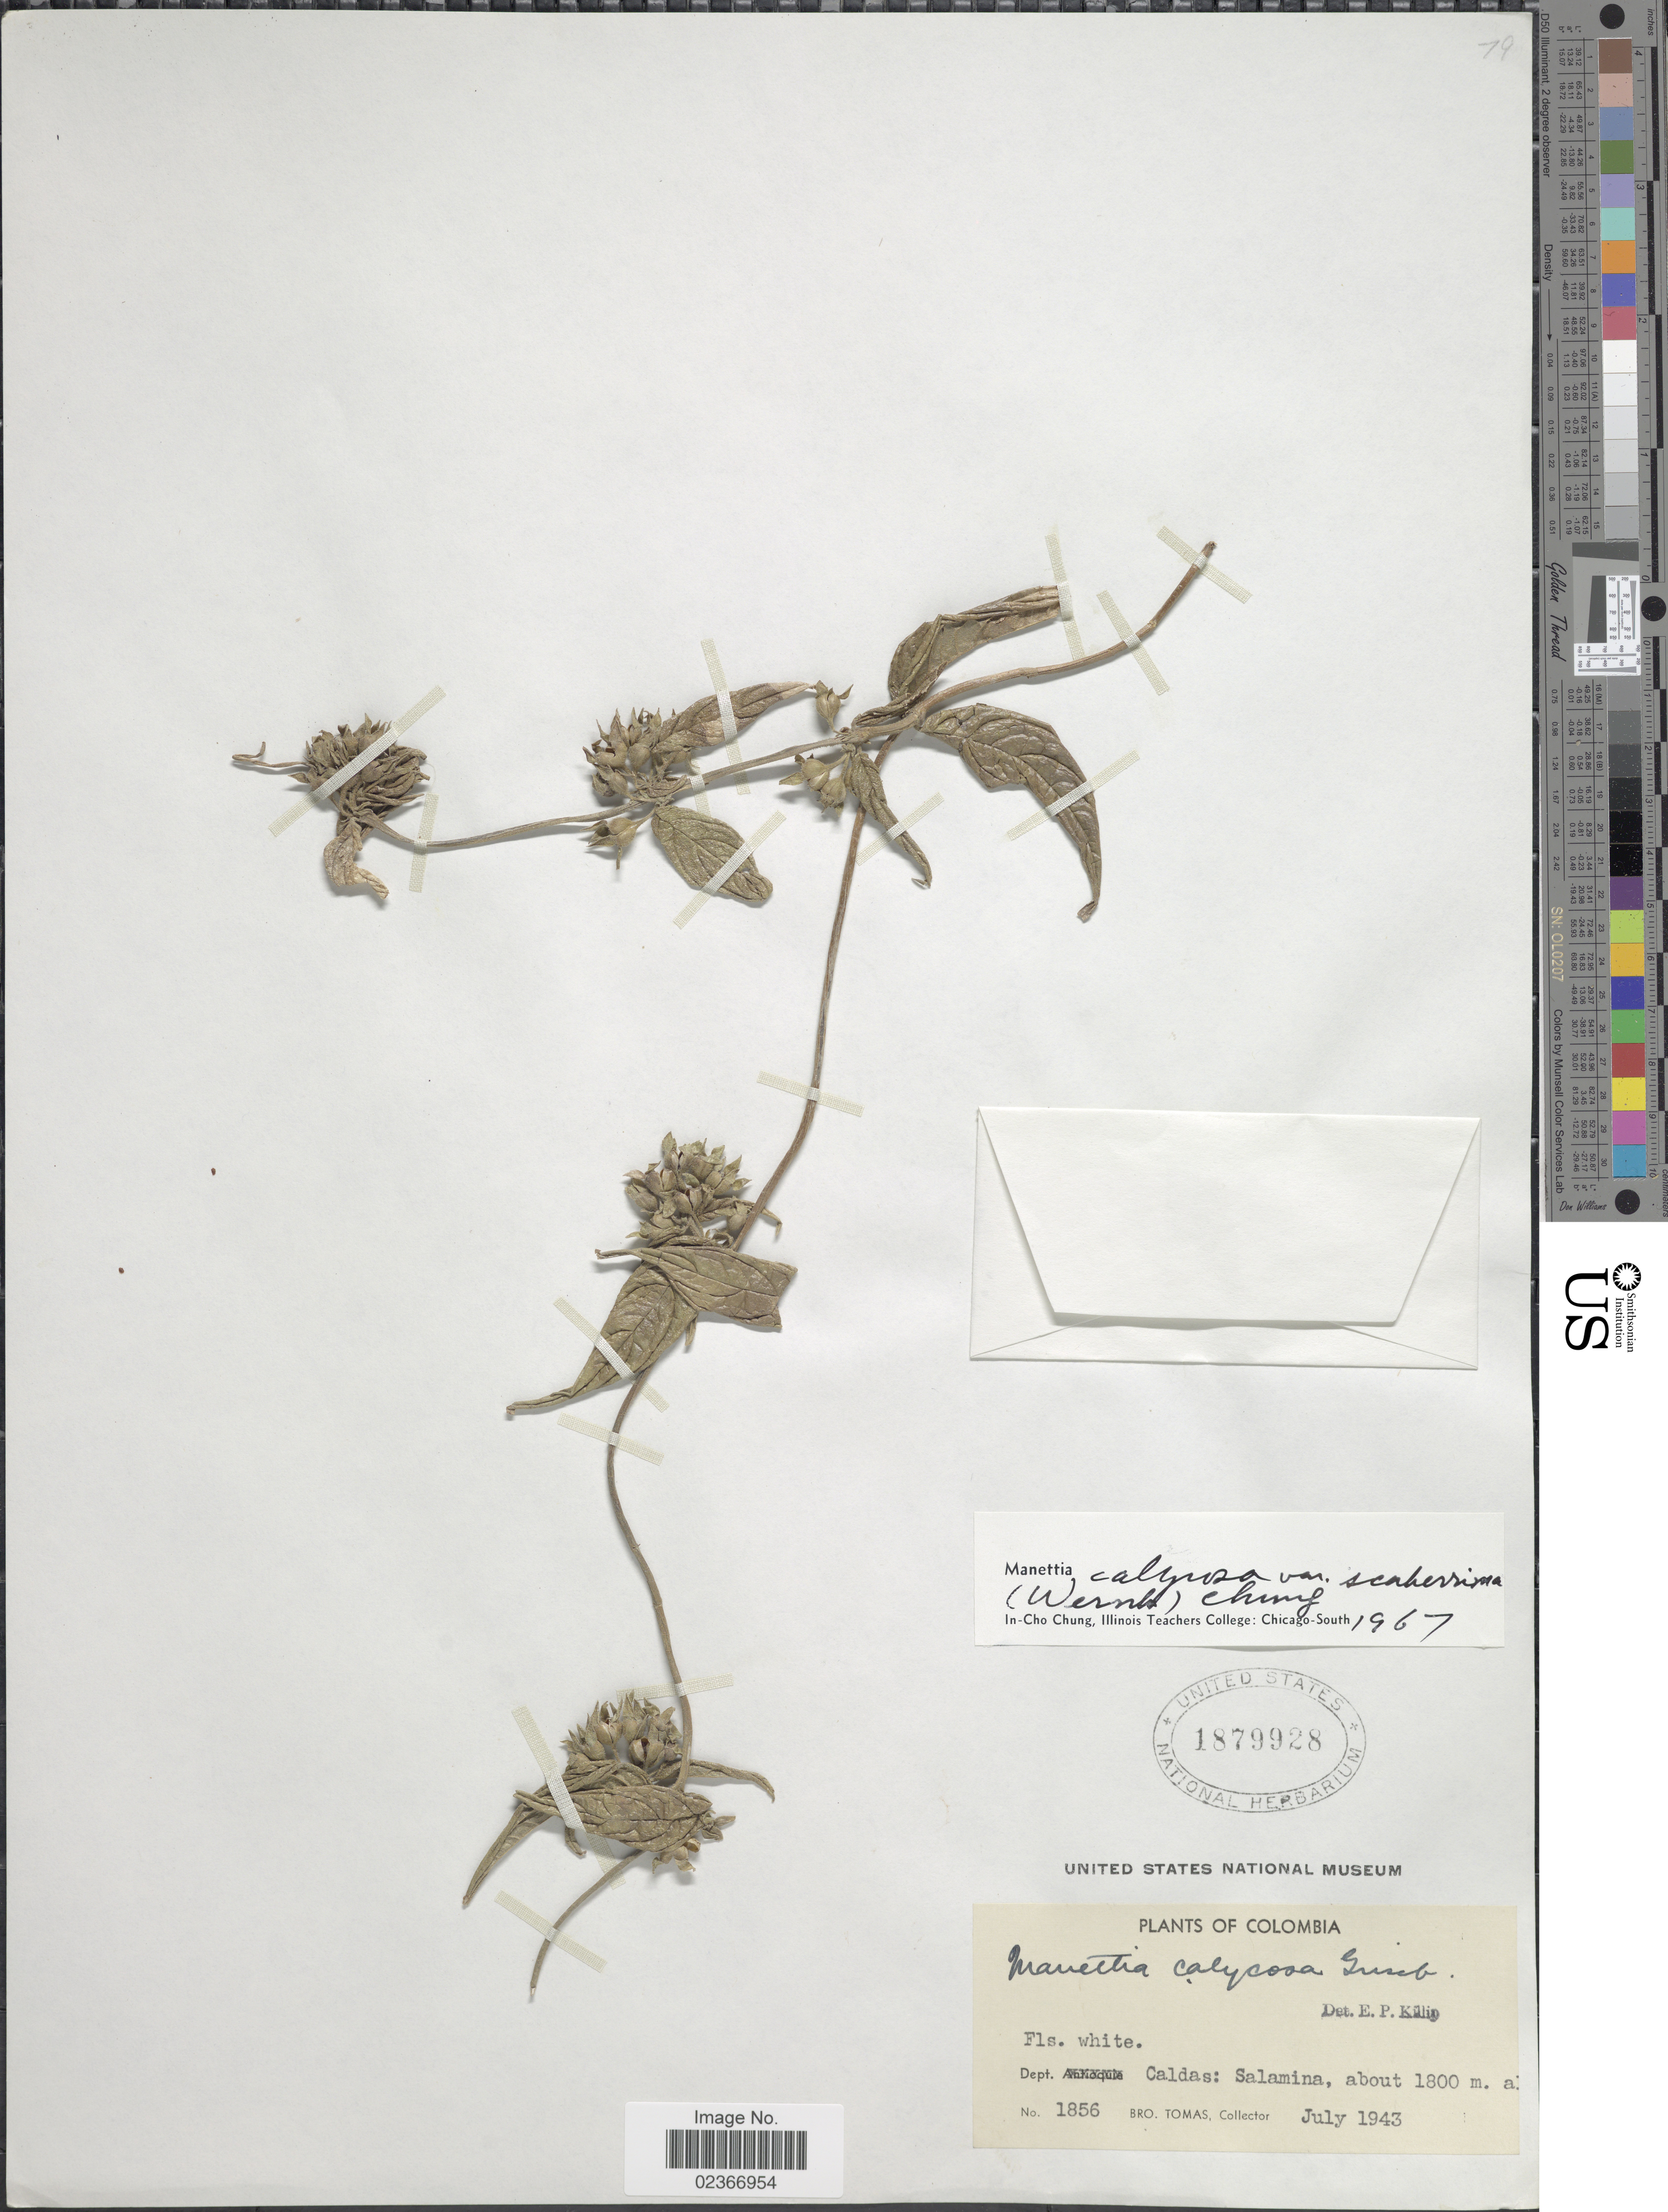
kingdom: Plantae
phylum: Tracheophyta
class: Magnoliopsida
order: Gentianales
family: Rubiaceae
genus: Manettia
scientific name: Manettia calycosa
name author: Griseb.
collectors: B. Tomas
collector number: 1856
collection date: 1943-07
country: Colombia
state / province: Caldas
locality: Dept. Caldas: Salamina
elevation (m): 1800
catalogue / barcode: US 1879928